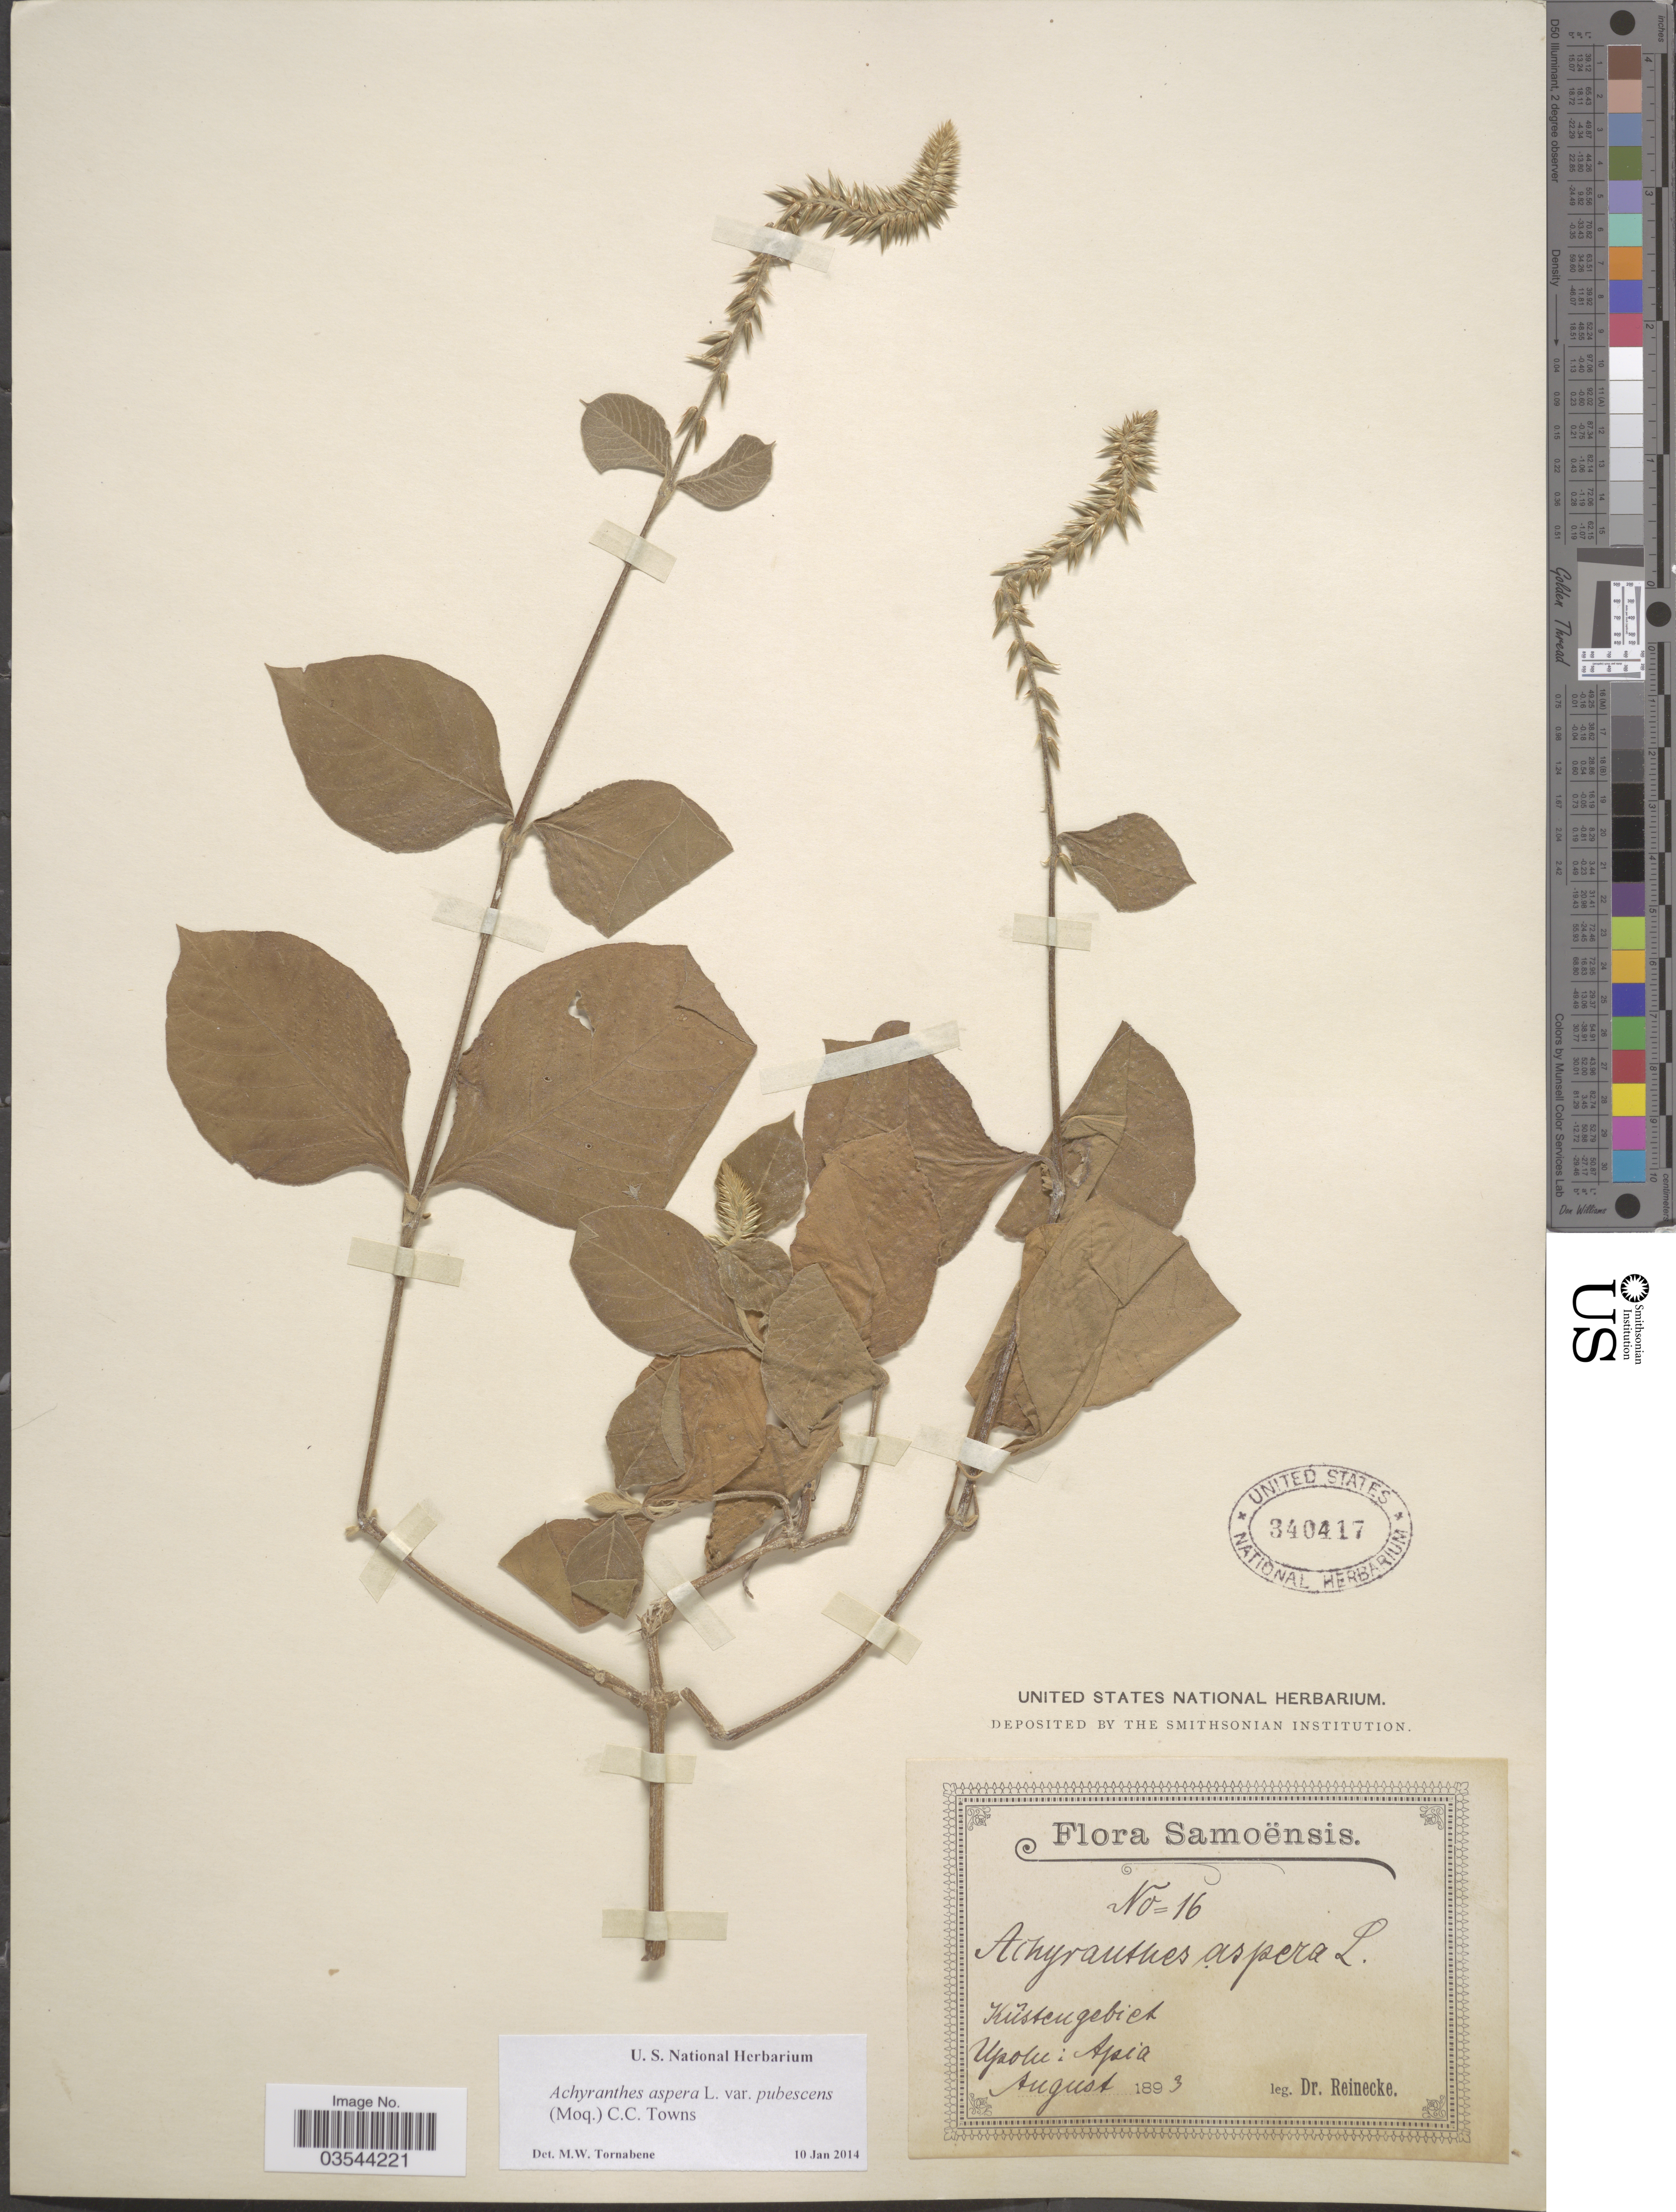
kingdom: Plantae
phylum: Tracheophyta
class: Magnoliopsida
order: Caryophyllales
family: Amaranthaceae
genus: Achyranthes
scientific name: Achyranthes aspera var. pubescens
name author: (Moq.) M. Gómez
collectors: -- Reinecke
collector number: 16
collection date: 1893-08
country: Samoa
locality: Samoënsis. Kûstengebiet. Upolu: Apia.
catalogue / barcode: US 340417